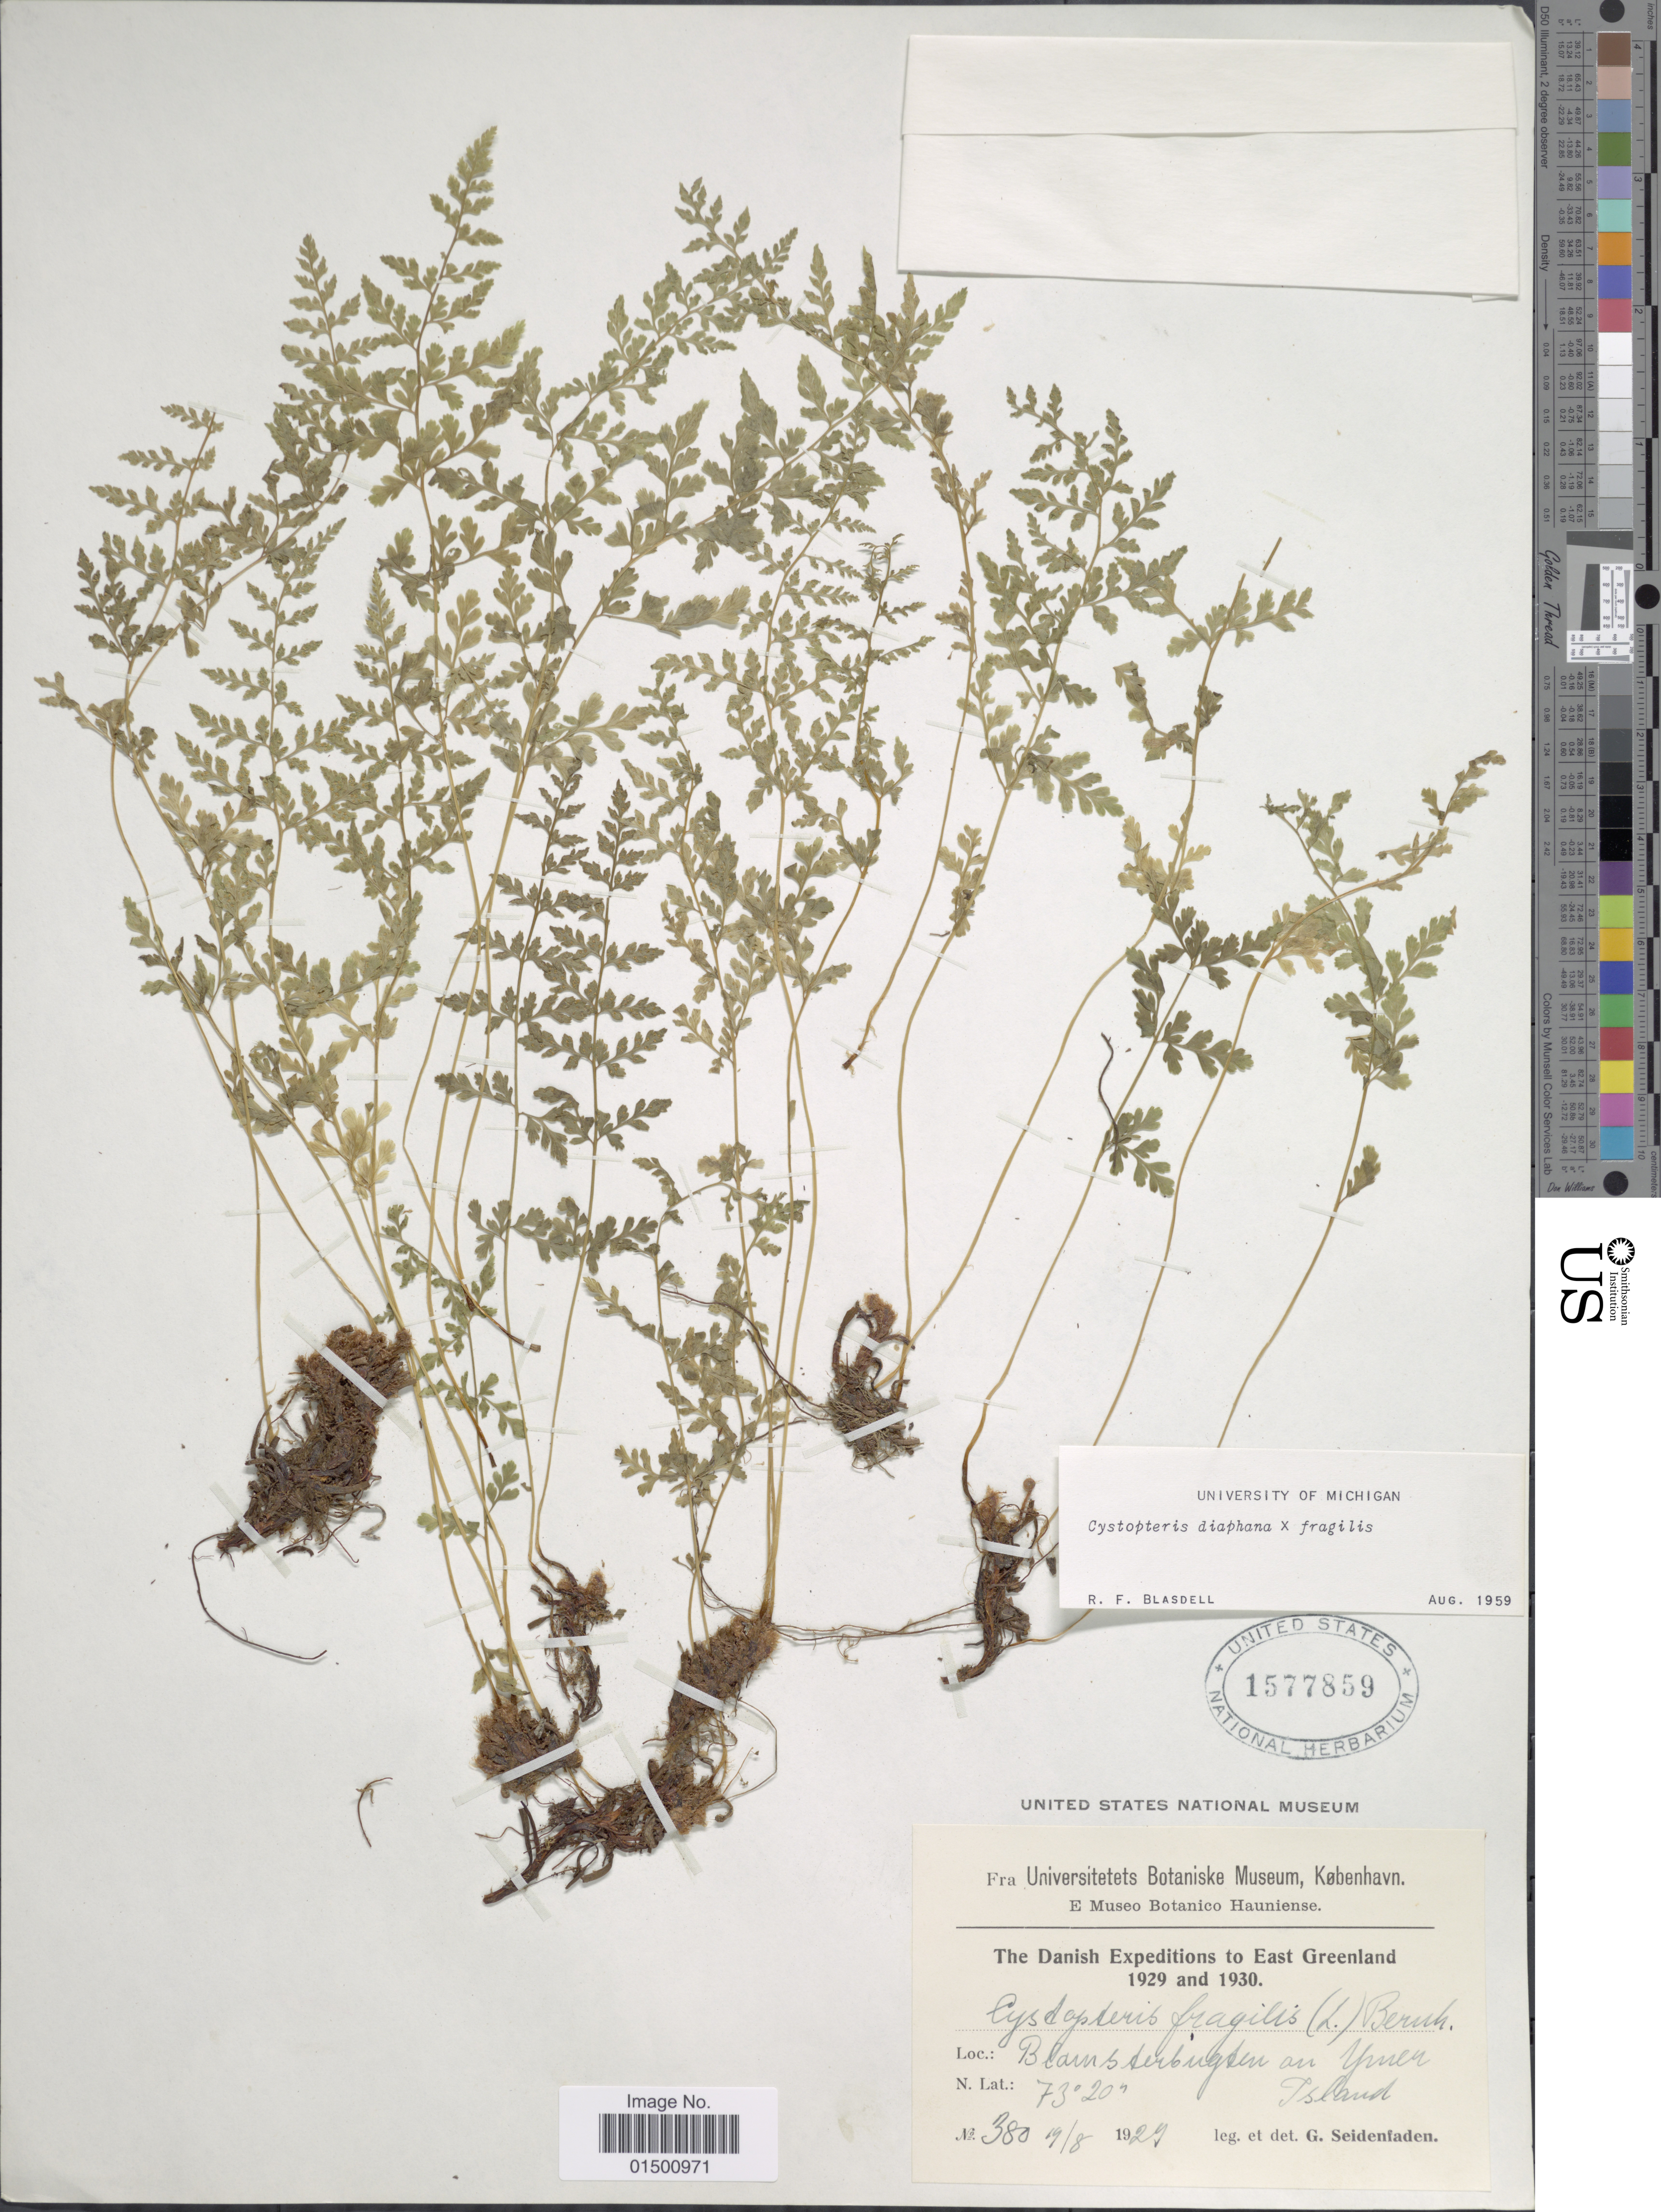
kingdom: Plantae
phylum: Tracheophyta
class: Polypodiopsida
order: Polypodiales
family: Cystopteridaceae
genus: Cystopteris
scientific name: Cystopteris diaphana x C. fragilis (L.) Bernh.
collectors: G. Seidenfaden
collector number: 380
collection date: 1929-08-19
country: Greenland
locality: East greenland, Blomsterbugten an Ymer Island.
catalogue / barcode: US 1577859